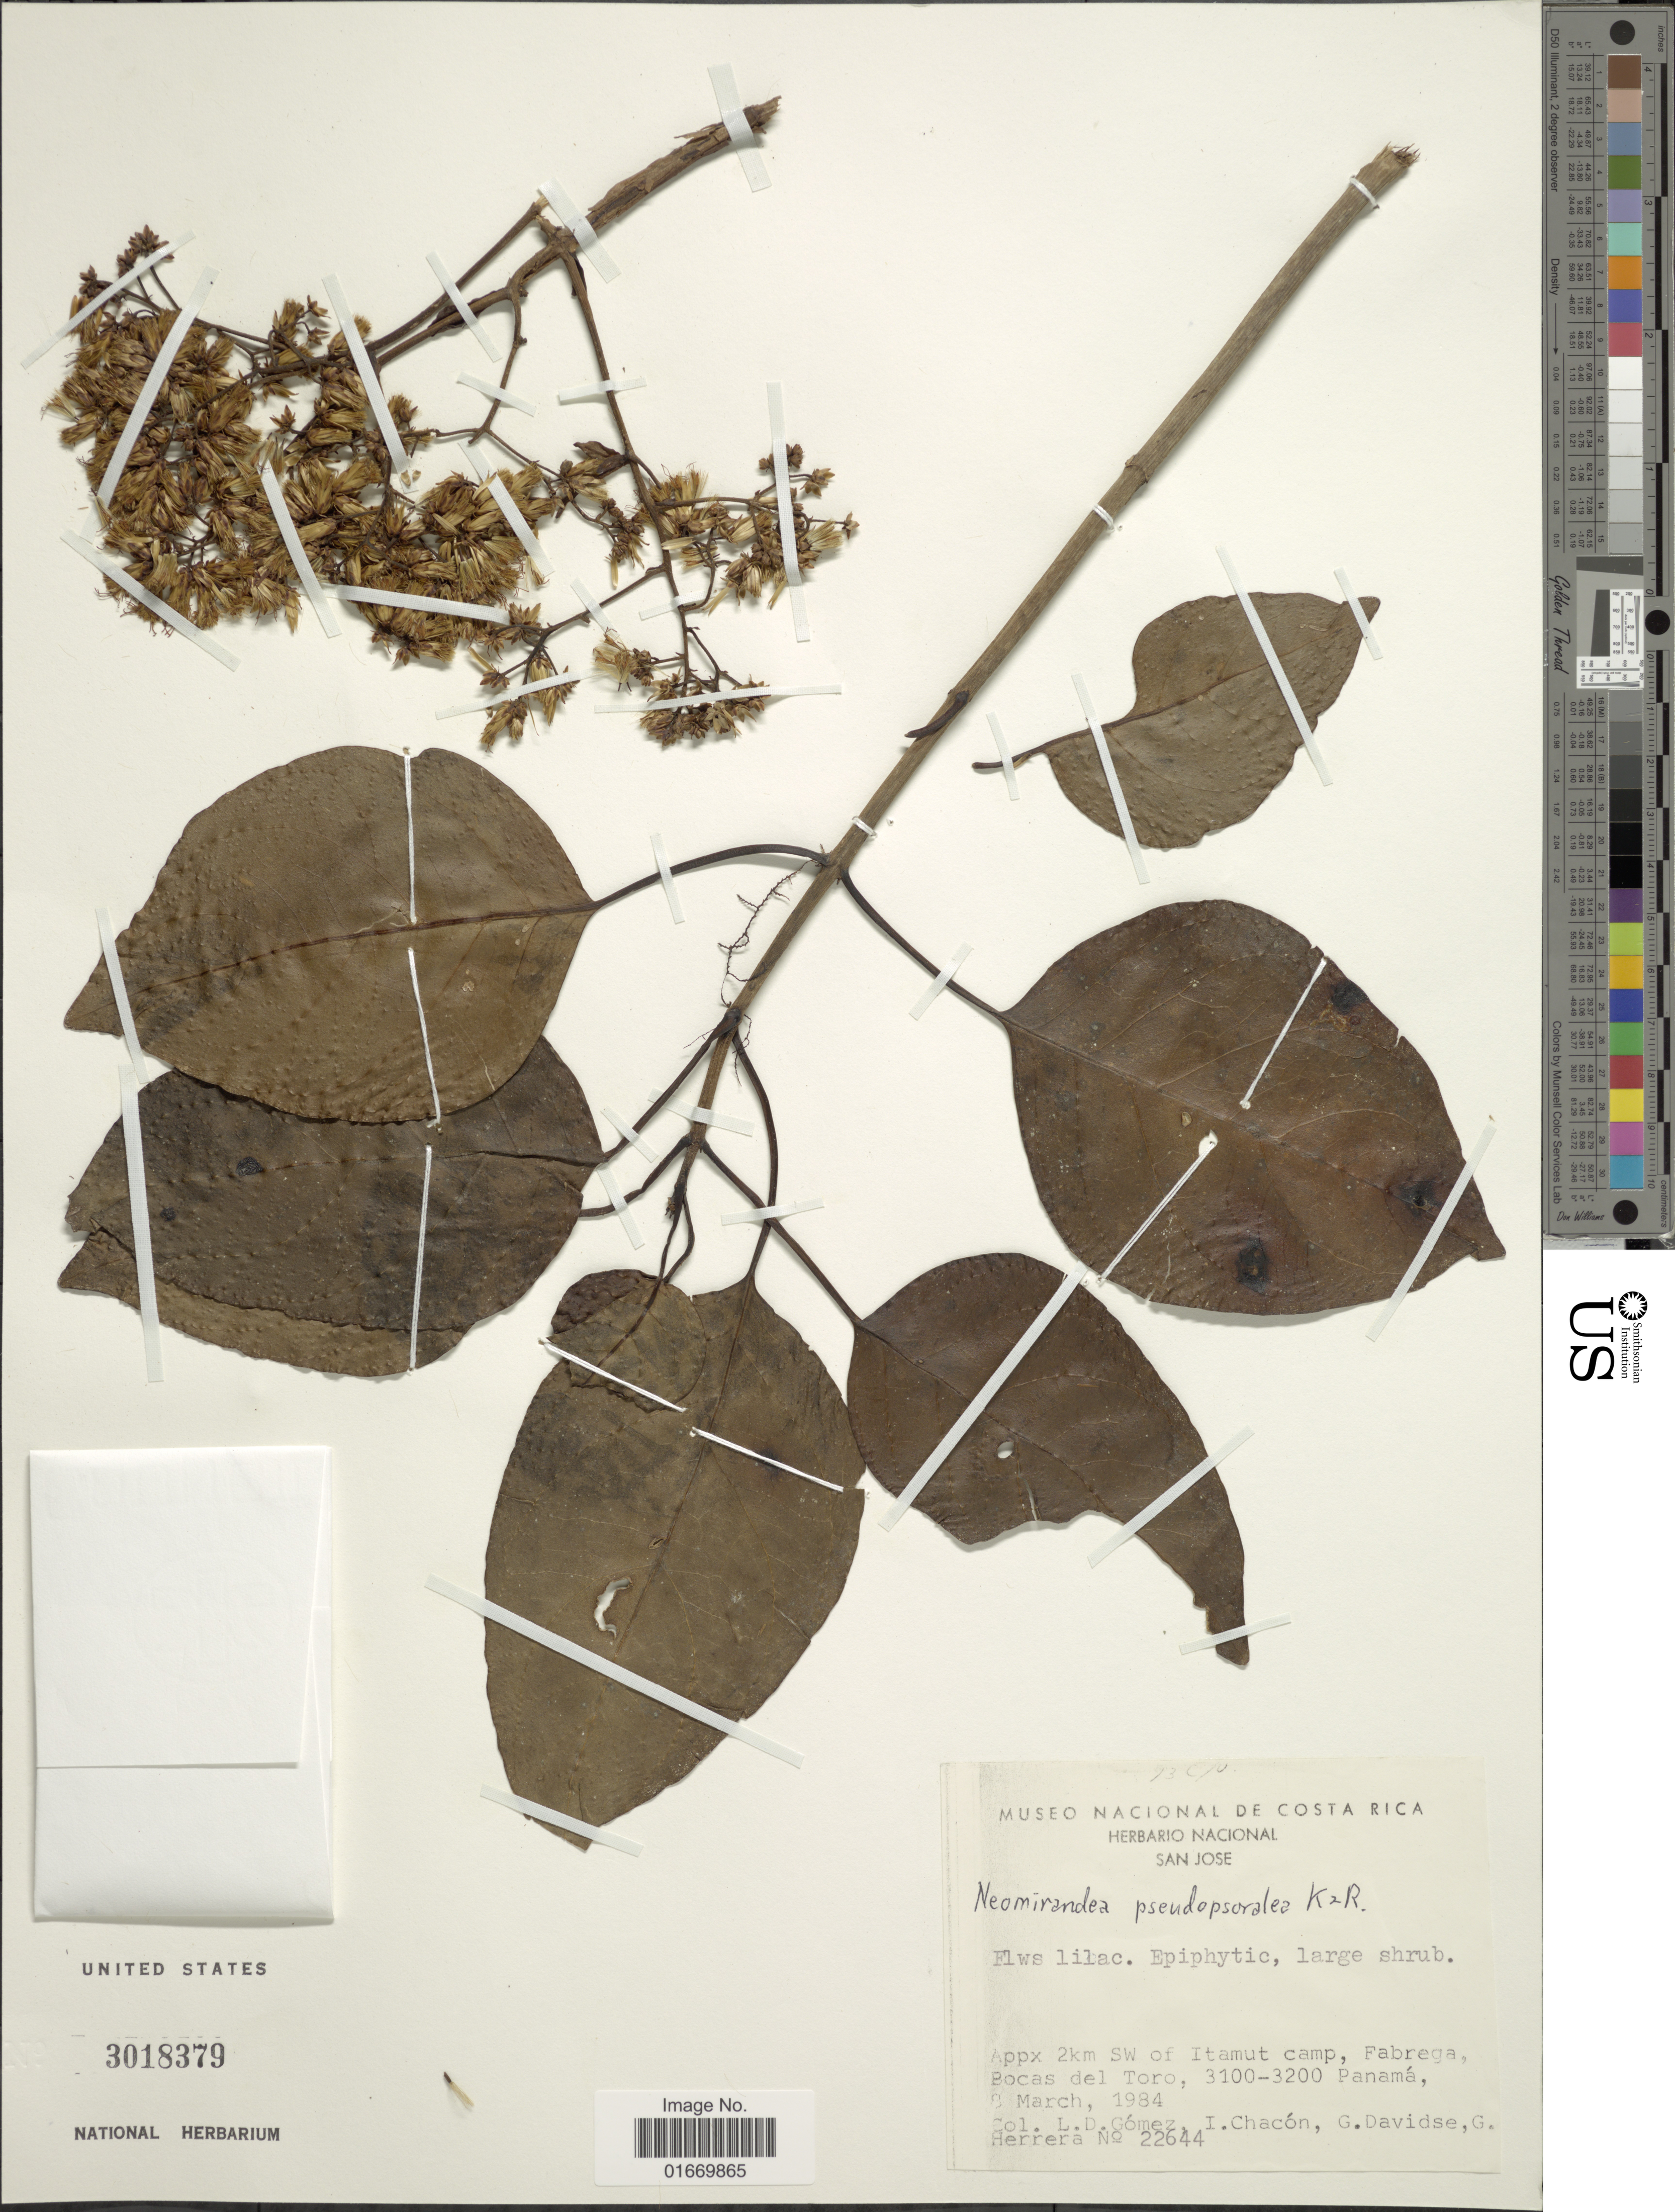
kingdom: Plantae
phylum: Tracheophyta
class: Magnoliopsida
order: Asterales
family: Asteraceae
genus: Neomirandea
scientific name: Neomirandea biflora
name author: R.M. King & H. Rob.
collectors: L. Gomez, I. Chacón, G. Davidse & G. Herrera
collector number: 22644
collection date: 1984-03-08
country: Panama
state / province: Bocas del Toro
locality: Appx 2 km Sw of Itamut camp, Fabrega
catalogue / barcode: US 3018379